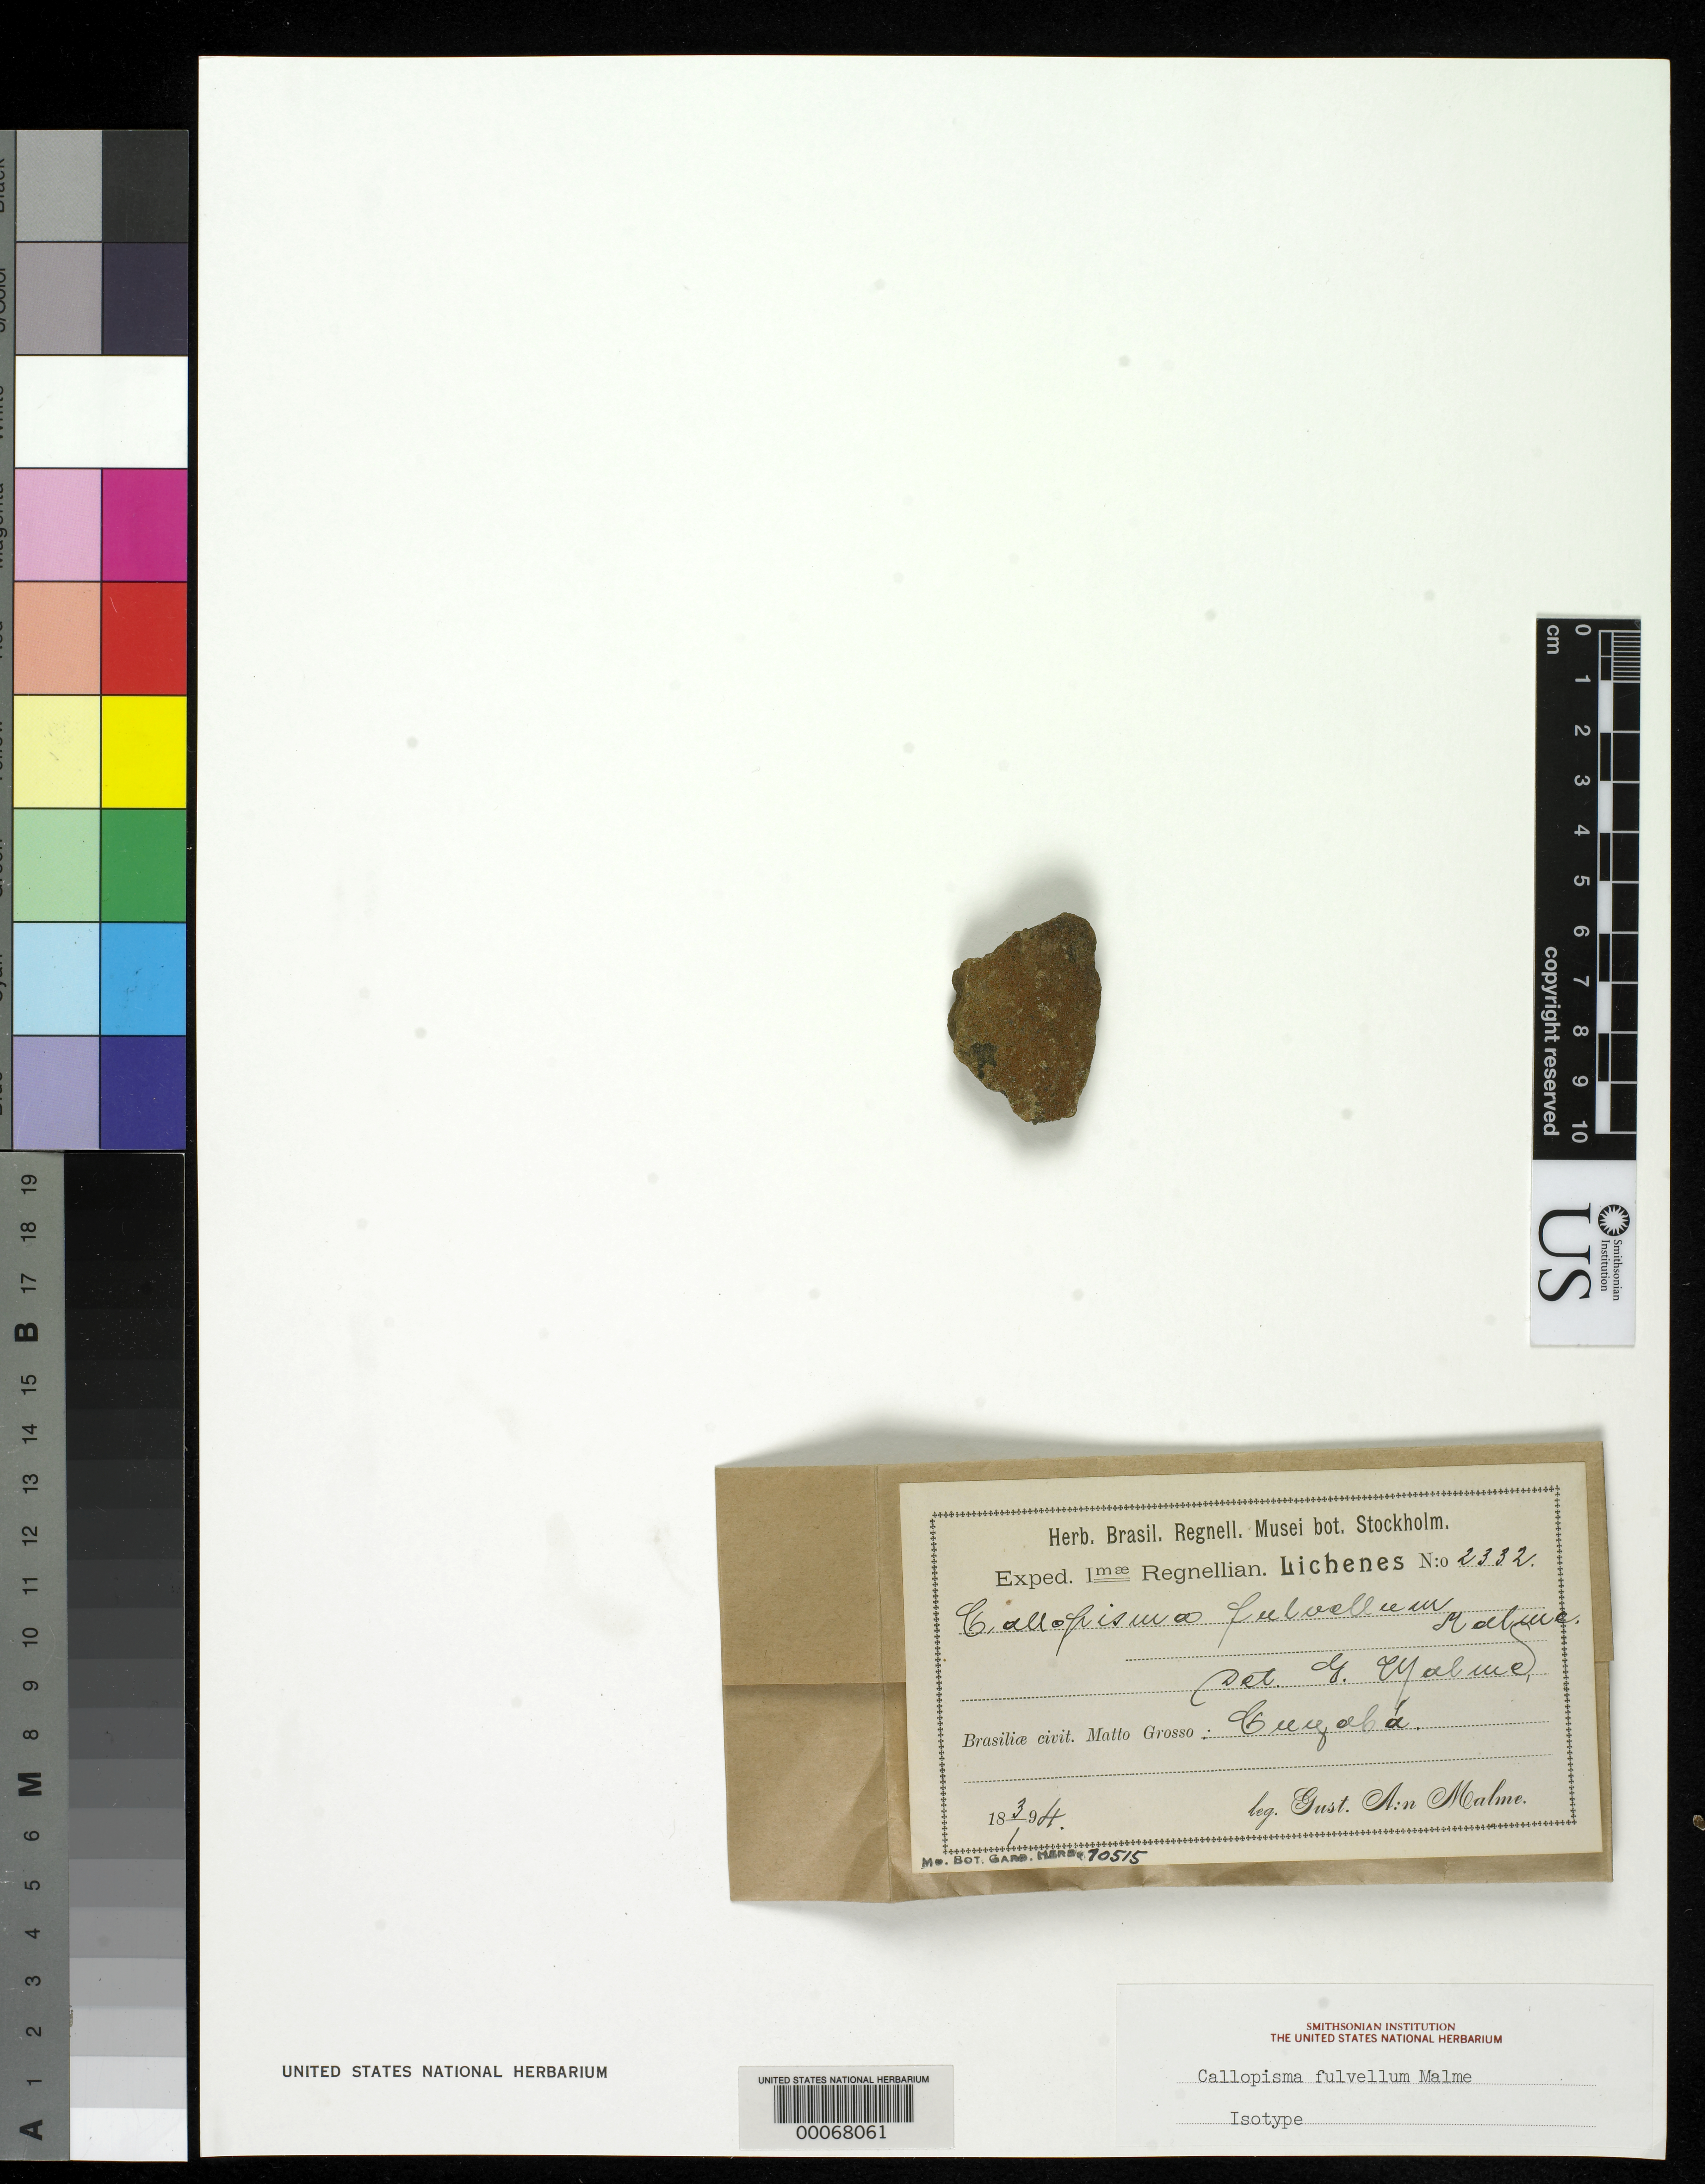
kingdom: Fungi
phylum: Ascomycota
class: Lecanoromycetes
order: Teloschistales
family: Teloschistaceae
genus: Callopisma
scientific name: Callopisma fulvellum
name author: Malme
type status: Isotype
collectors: G. O. A. Malme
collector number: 2332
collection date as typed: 03 Jan 1894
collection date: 1894-01-03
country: Brazil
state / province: Mato Grosso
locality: Cuyaba.